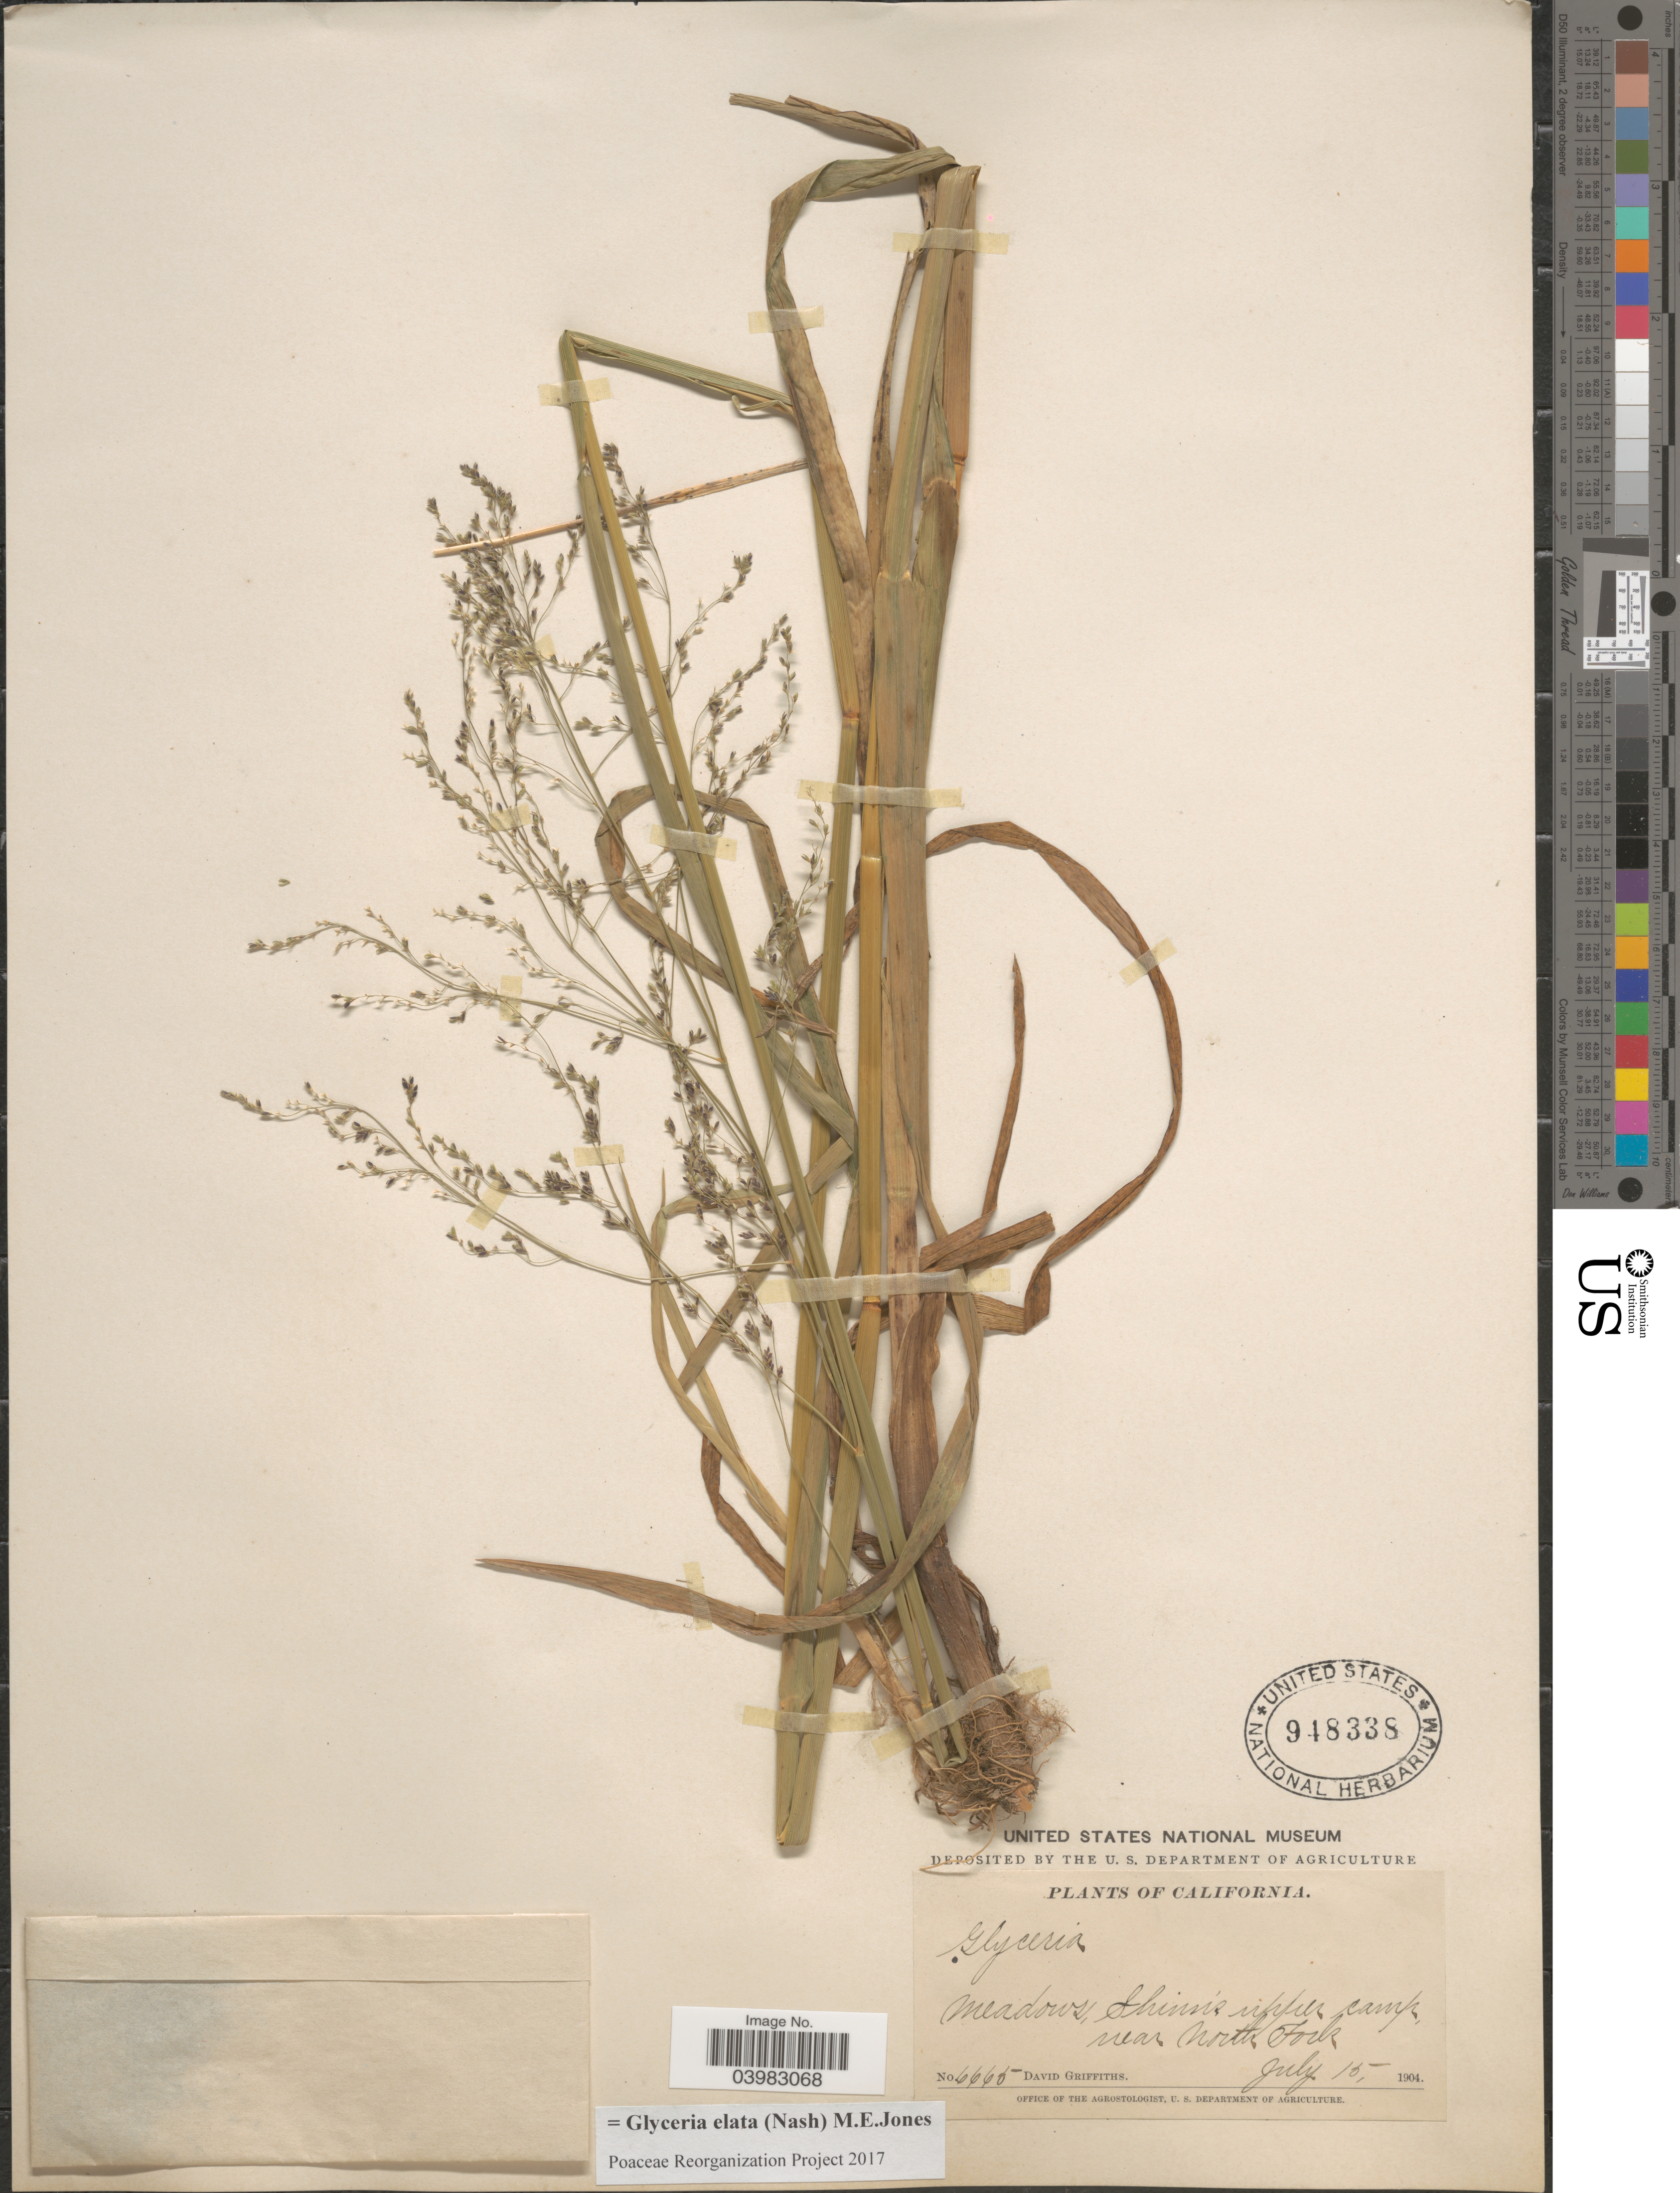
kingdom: Plantae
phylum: Tracheophyta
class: Liliopsida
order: Poales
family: Poaceae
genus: Glyceria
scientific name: Glyceria elata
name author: (Nash) M.E. Jones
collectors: D. Griffiths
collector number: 6665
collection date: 1904-07-15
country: United States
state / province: California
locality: Shinn's upper camp, near North Fork.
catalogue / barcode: US 948338